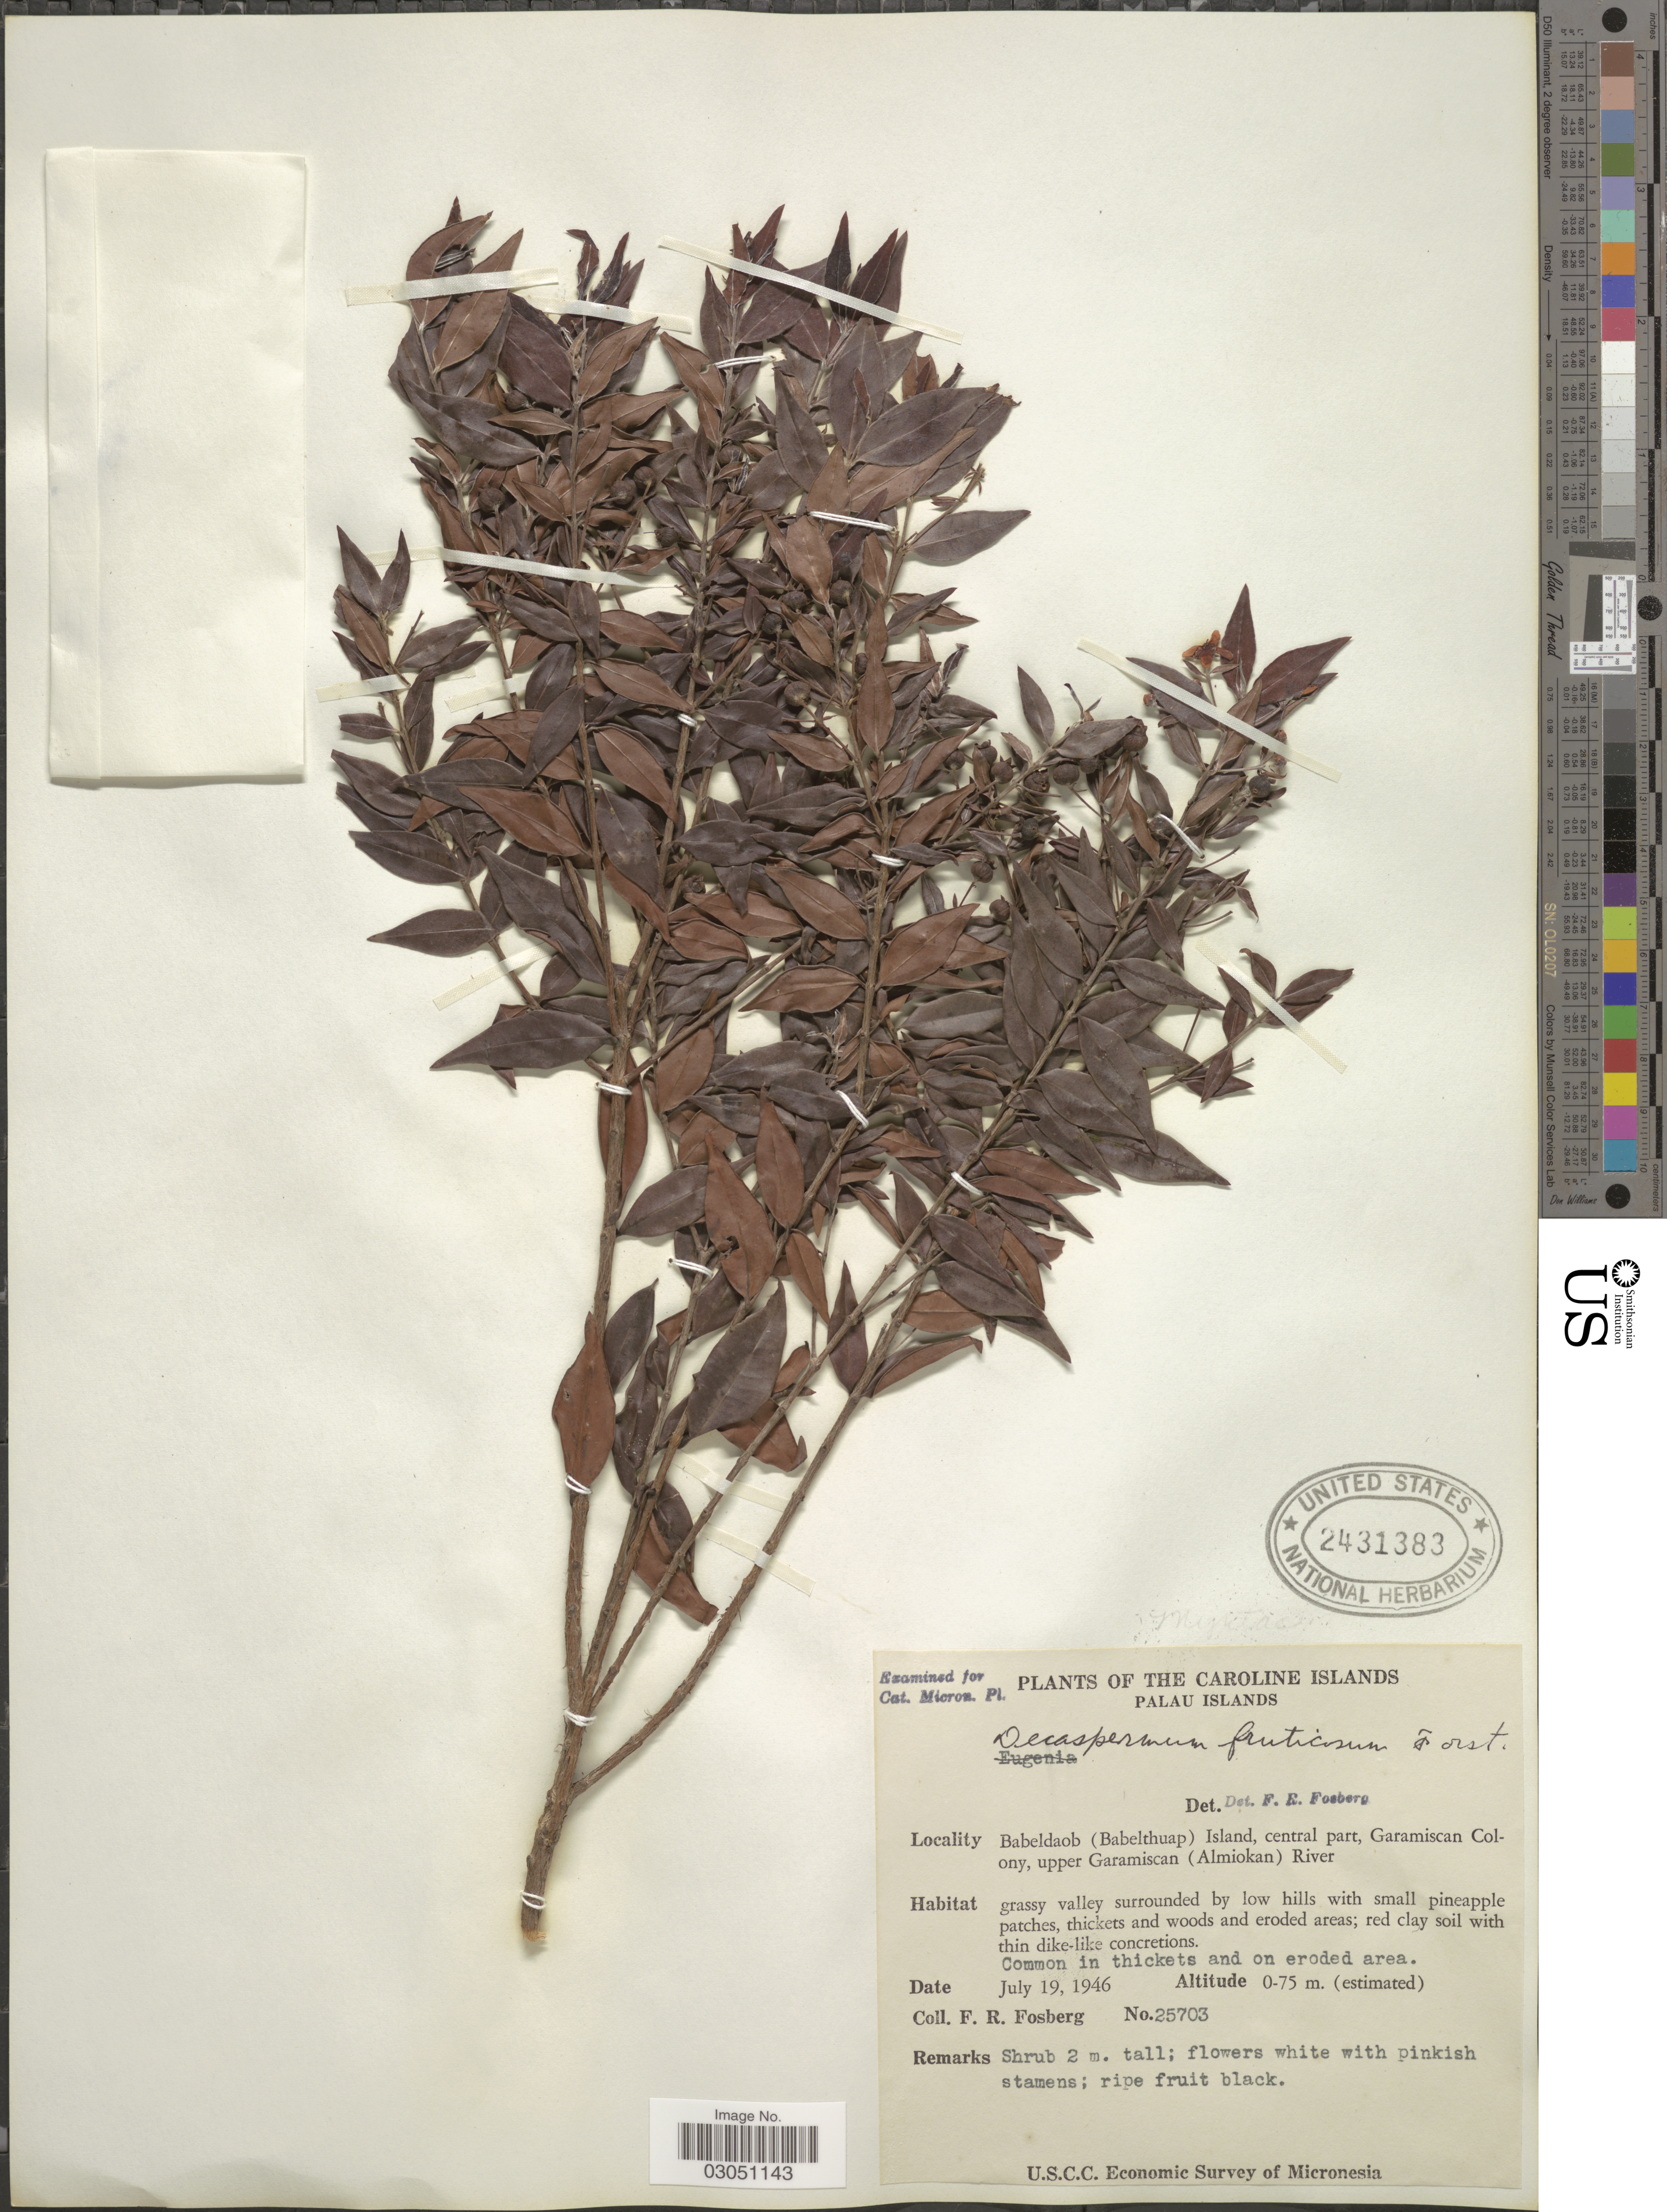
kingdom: Plantae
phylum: Tracheophyta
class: Magnoliopsida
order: Myrtales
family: Myrtaceae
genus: Decaspermum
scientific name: Decaspermum raymundi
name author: Diels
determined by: Strong, Mark T., (BOT), Smithsonian Institution - National Museum of Natural History (UNITED STATES)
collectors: F. R. Fosberg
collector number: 25703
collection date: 1946-07-19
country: Palau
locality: The Caroline Islands. Palau Islands. Babeldaob (Babelthuap) Island, central part, Garamiscan Colony, upper Garamiscan (Almiokan) River.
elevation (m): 0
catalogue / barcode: US 2431383